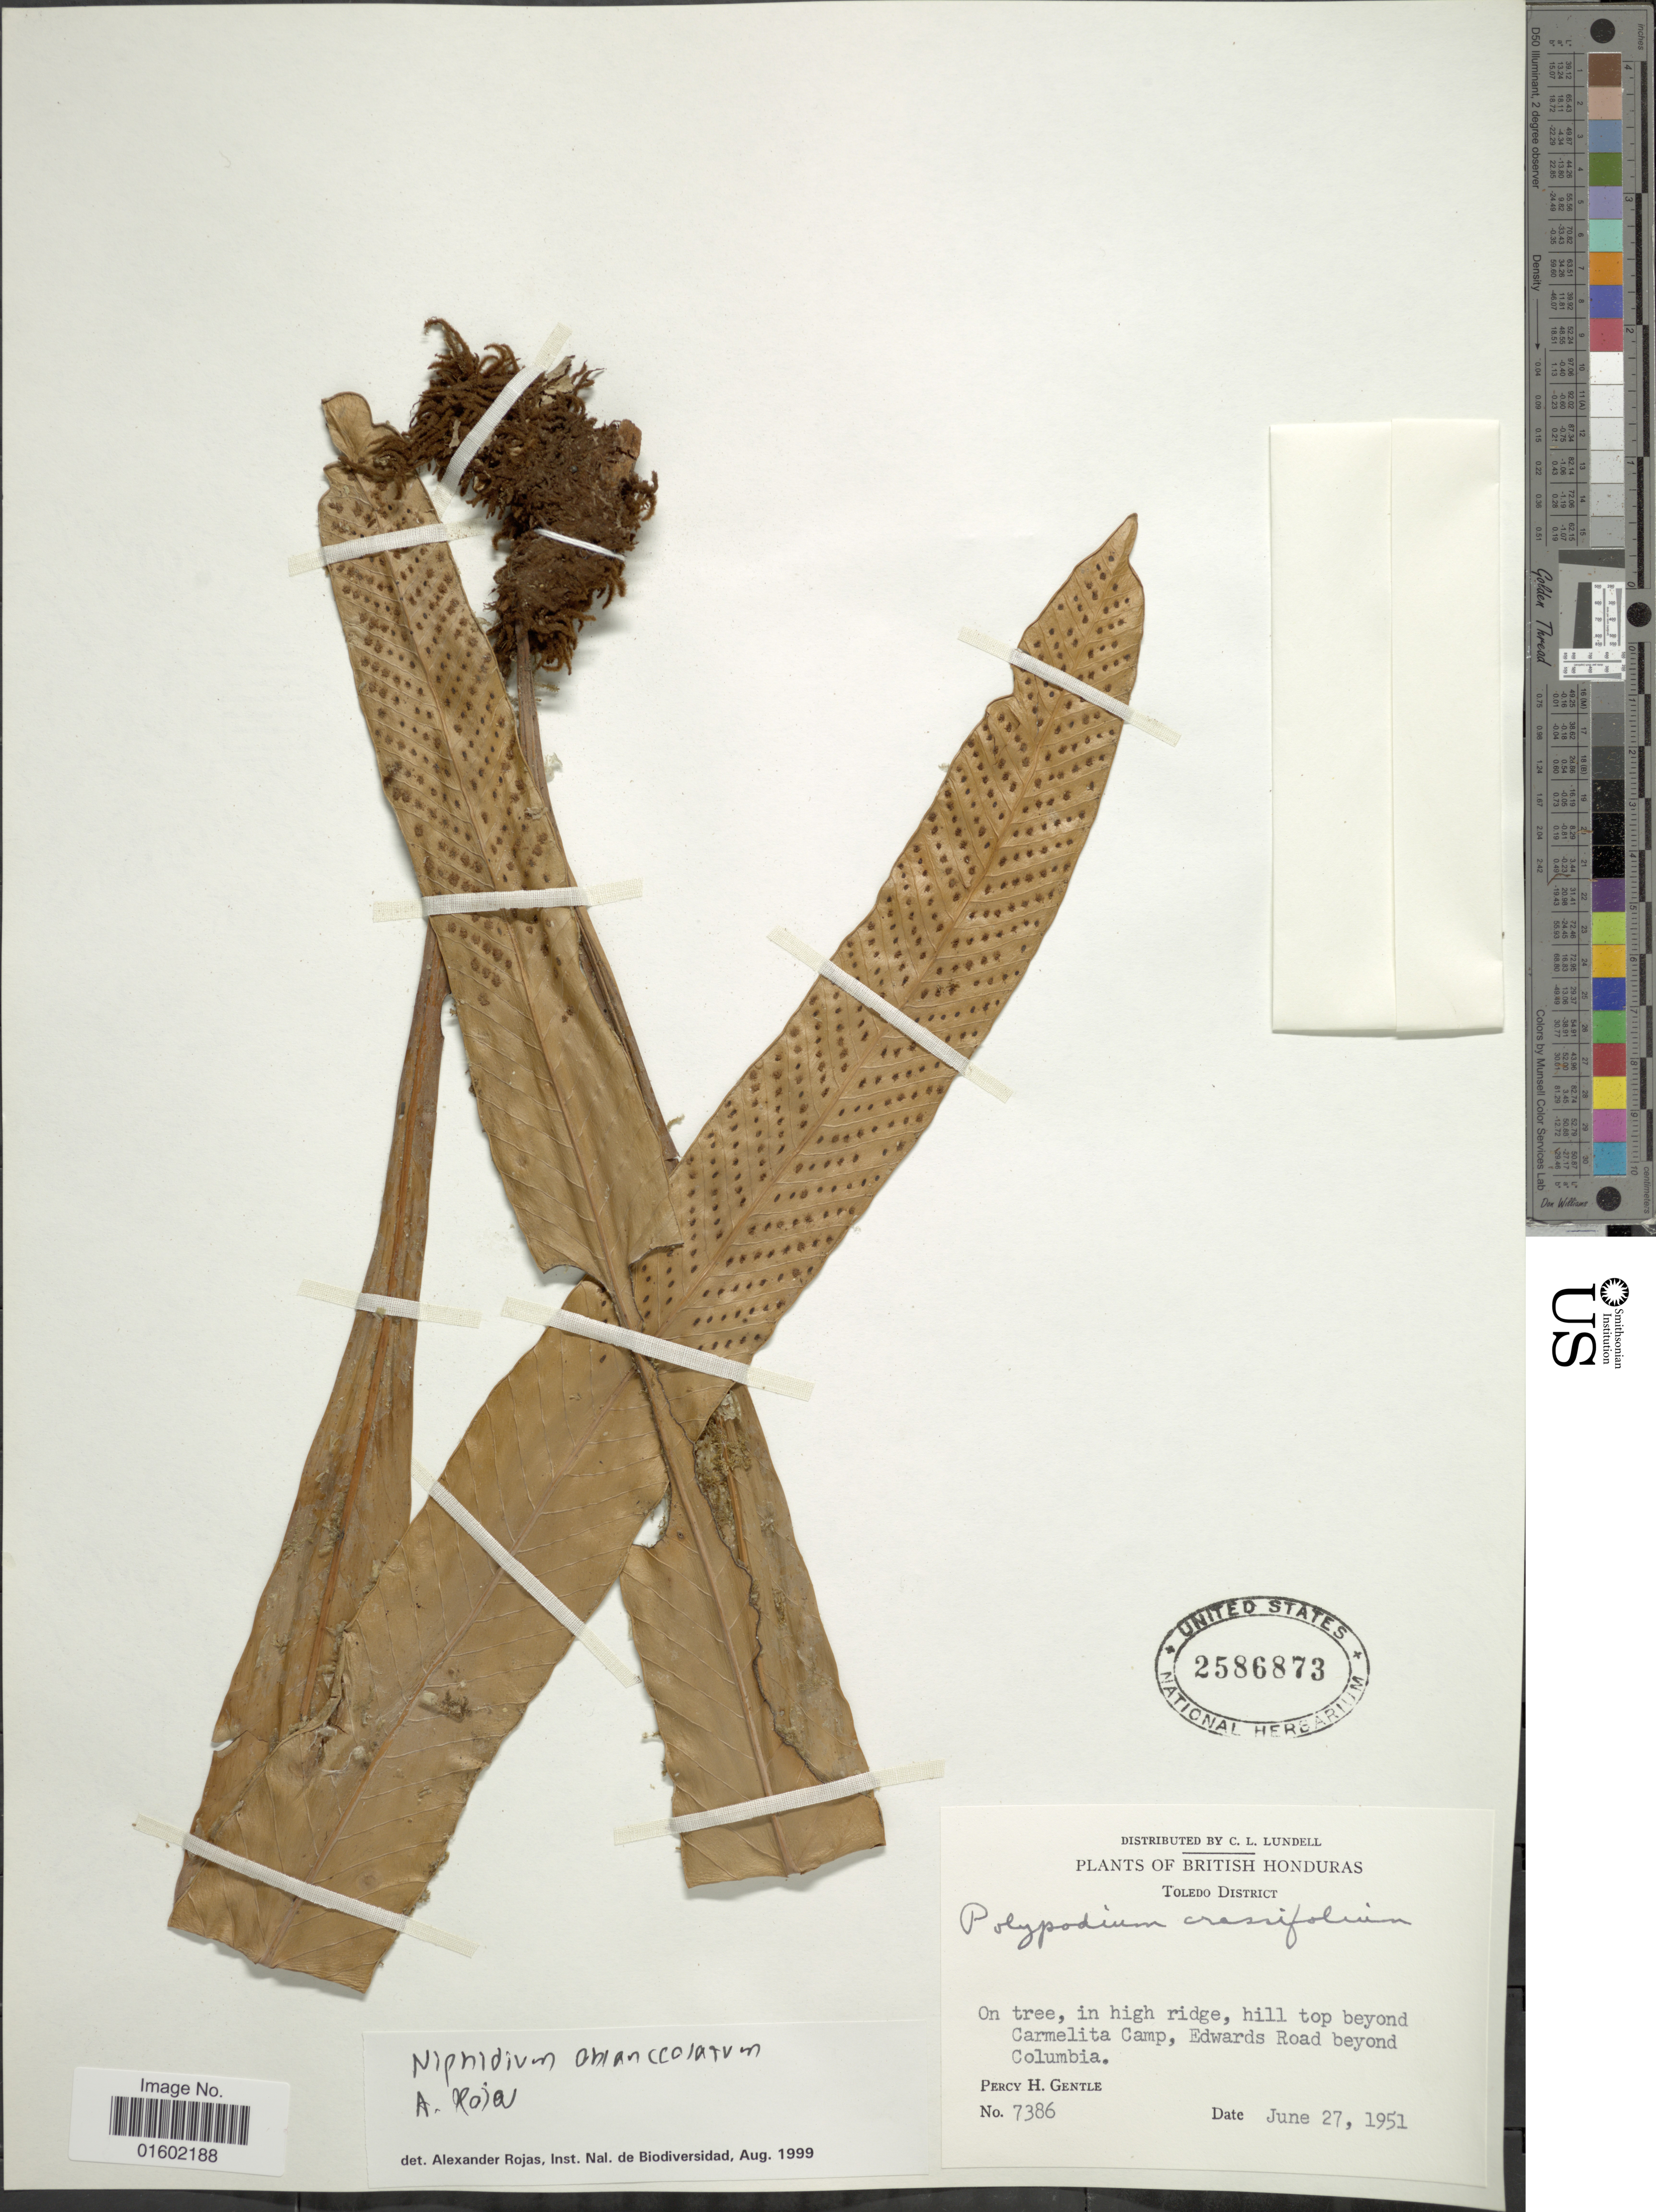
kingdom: Plantae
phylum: Tracheophyta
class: Polypodiopsida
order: Polypodiales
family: Polypodiaceae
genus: Niphidium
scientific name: Niphidium crassifolium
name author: (L.) Lellinger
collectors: P. H. Gentle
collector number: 7386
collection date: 1951-06-27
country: Belize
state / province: Toledo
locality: British Honduras, hill top beyond Carmelita Camp, Edwards Road beyond Columbia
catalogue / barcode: US 2586873